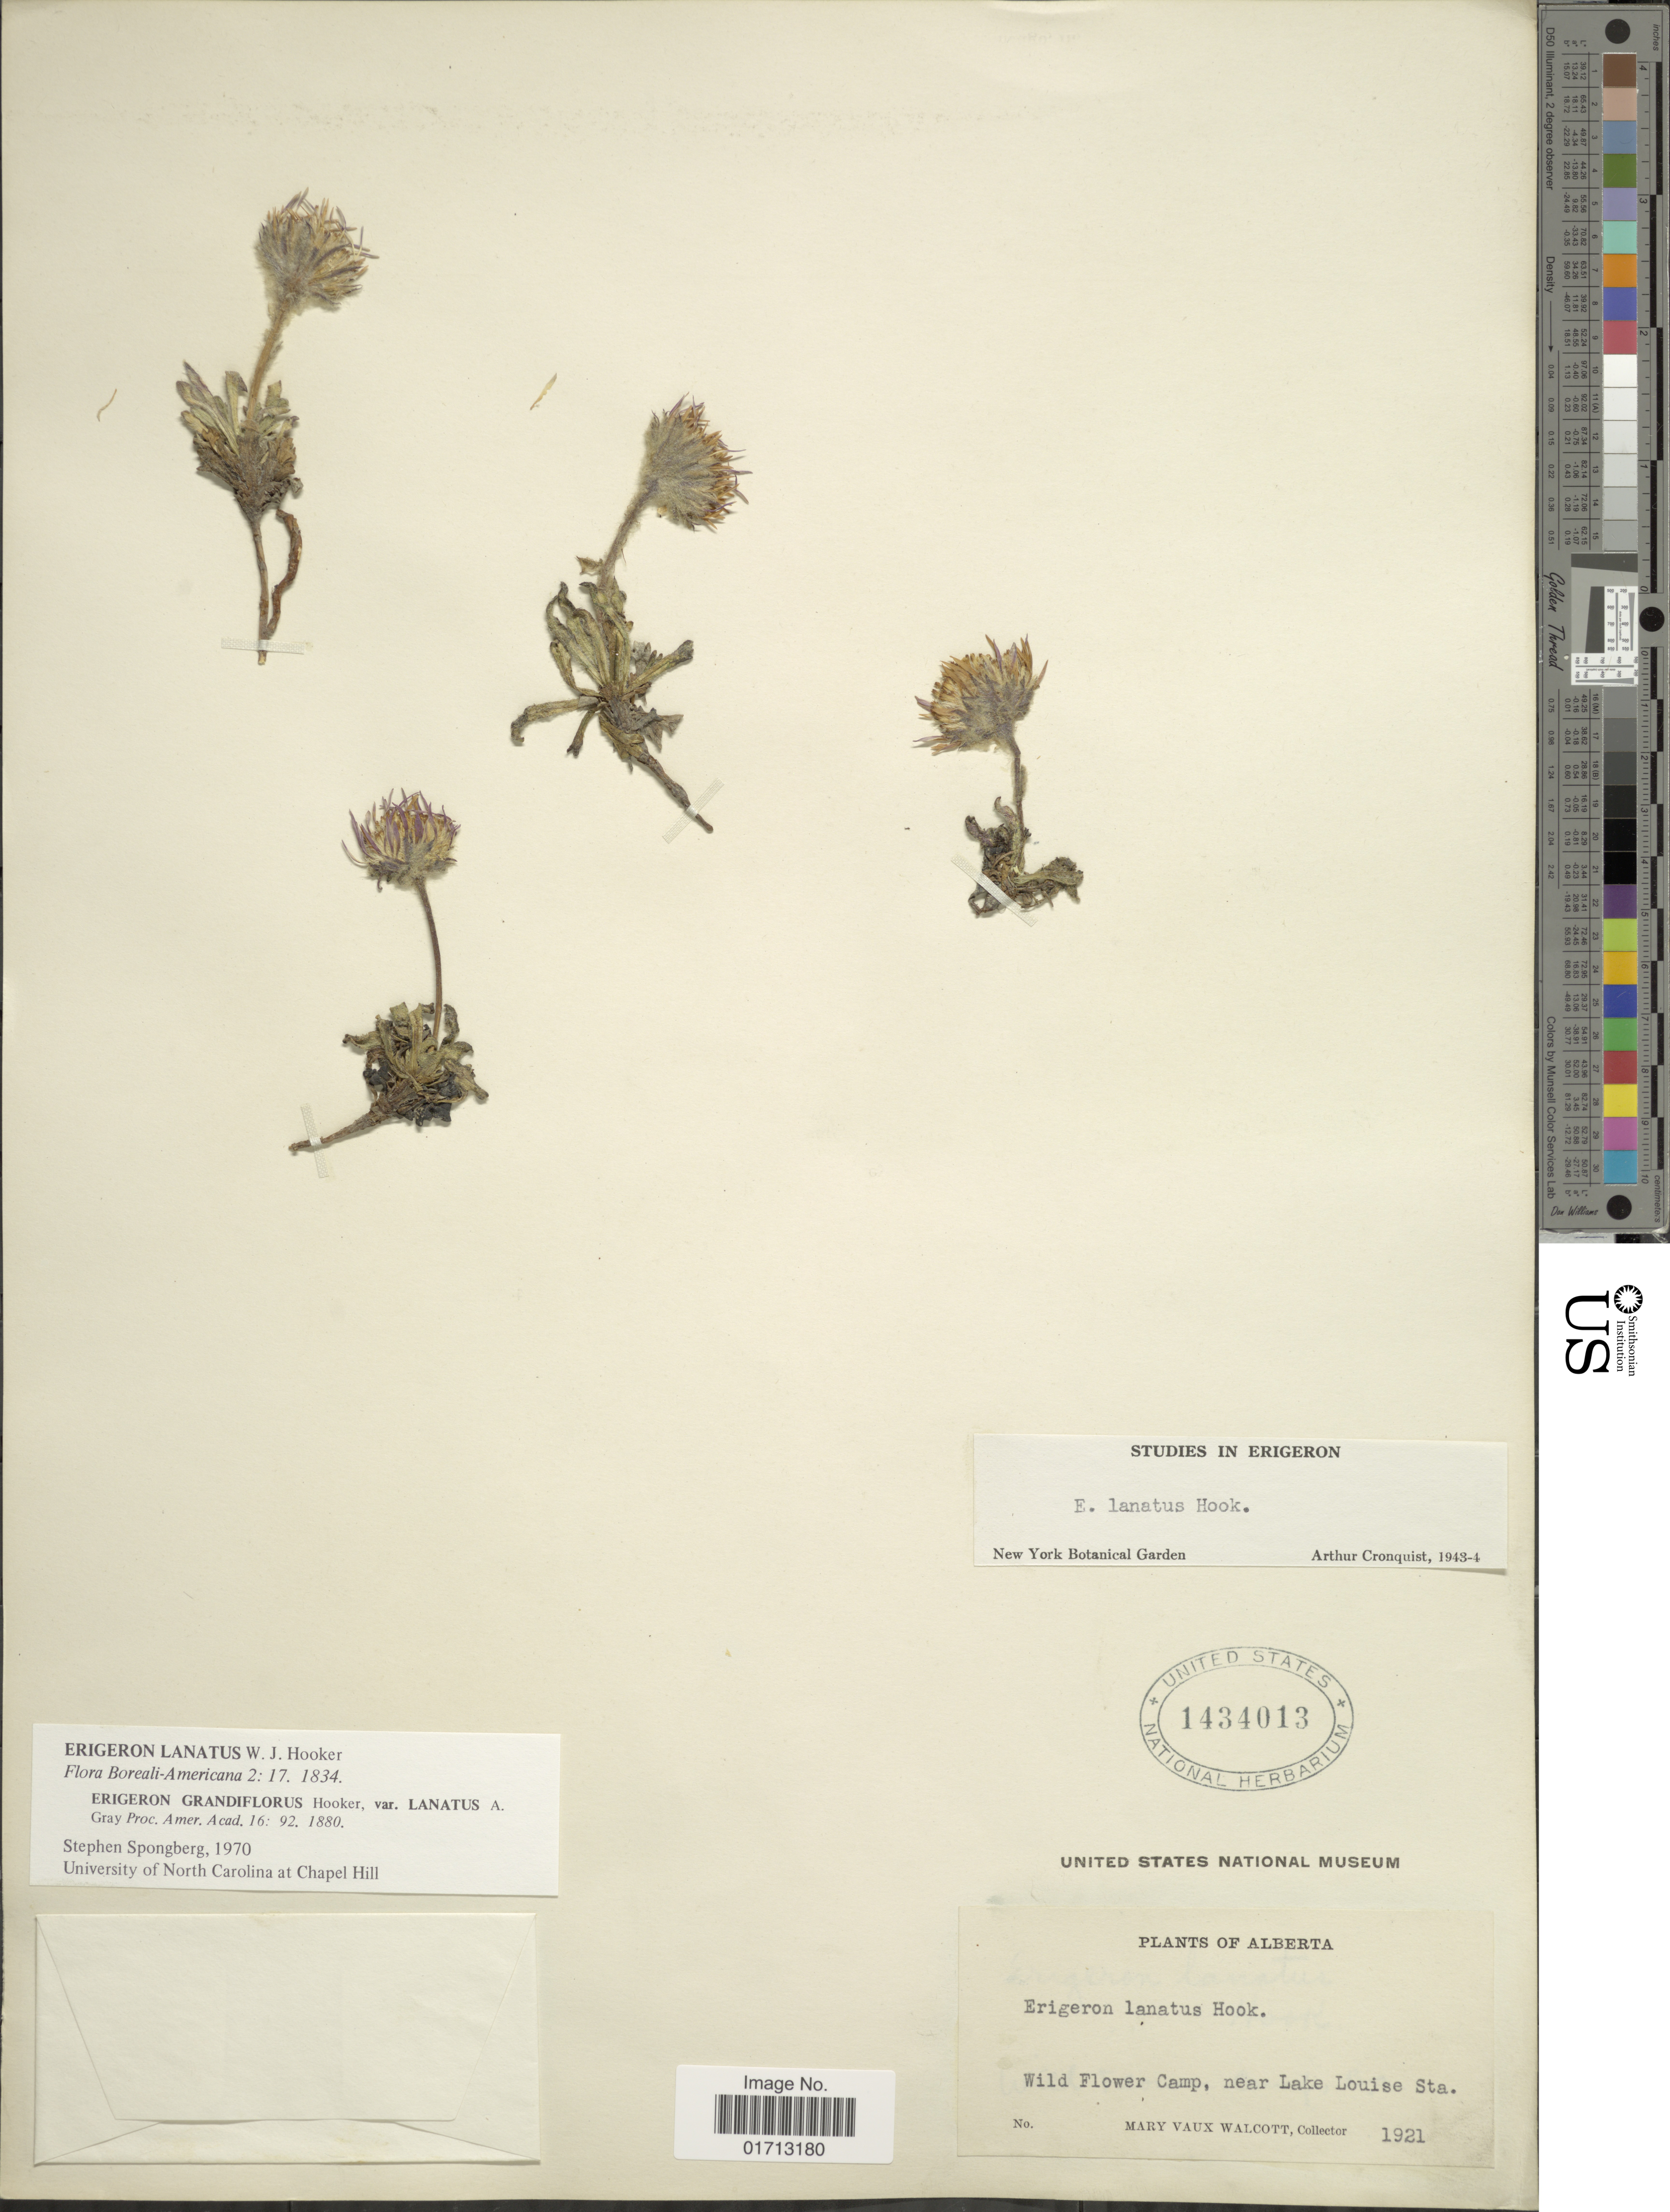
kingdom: Plantae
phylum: Tracheophyta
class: Magnoliopsida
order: Asterales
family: Asteraceae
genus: Erigeron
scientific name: Erigeron lanatus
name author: Hook.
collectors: M. Walcott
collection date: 1921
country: Canada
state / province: Alberta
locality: Wild Flower Camp, near Lake Louise Sta.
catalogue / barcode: US 1434013